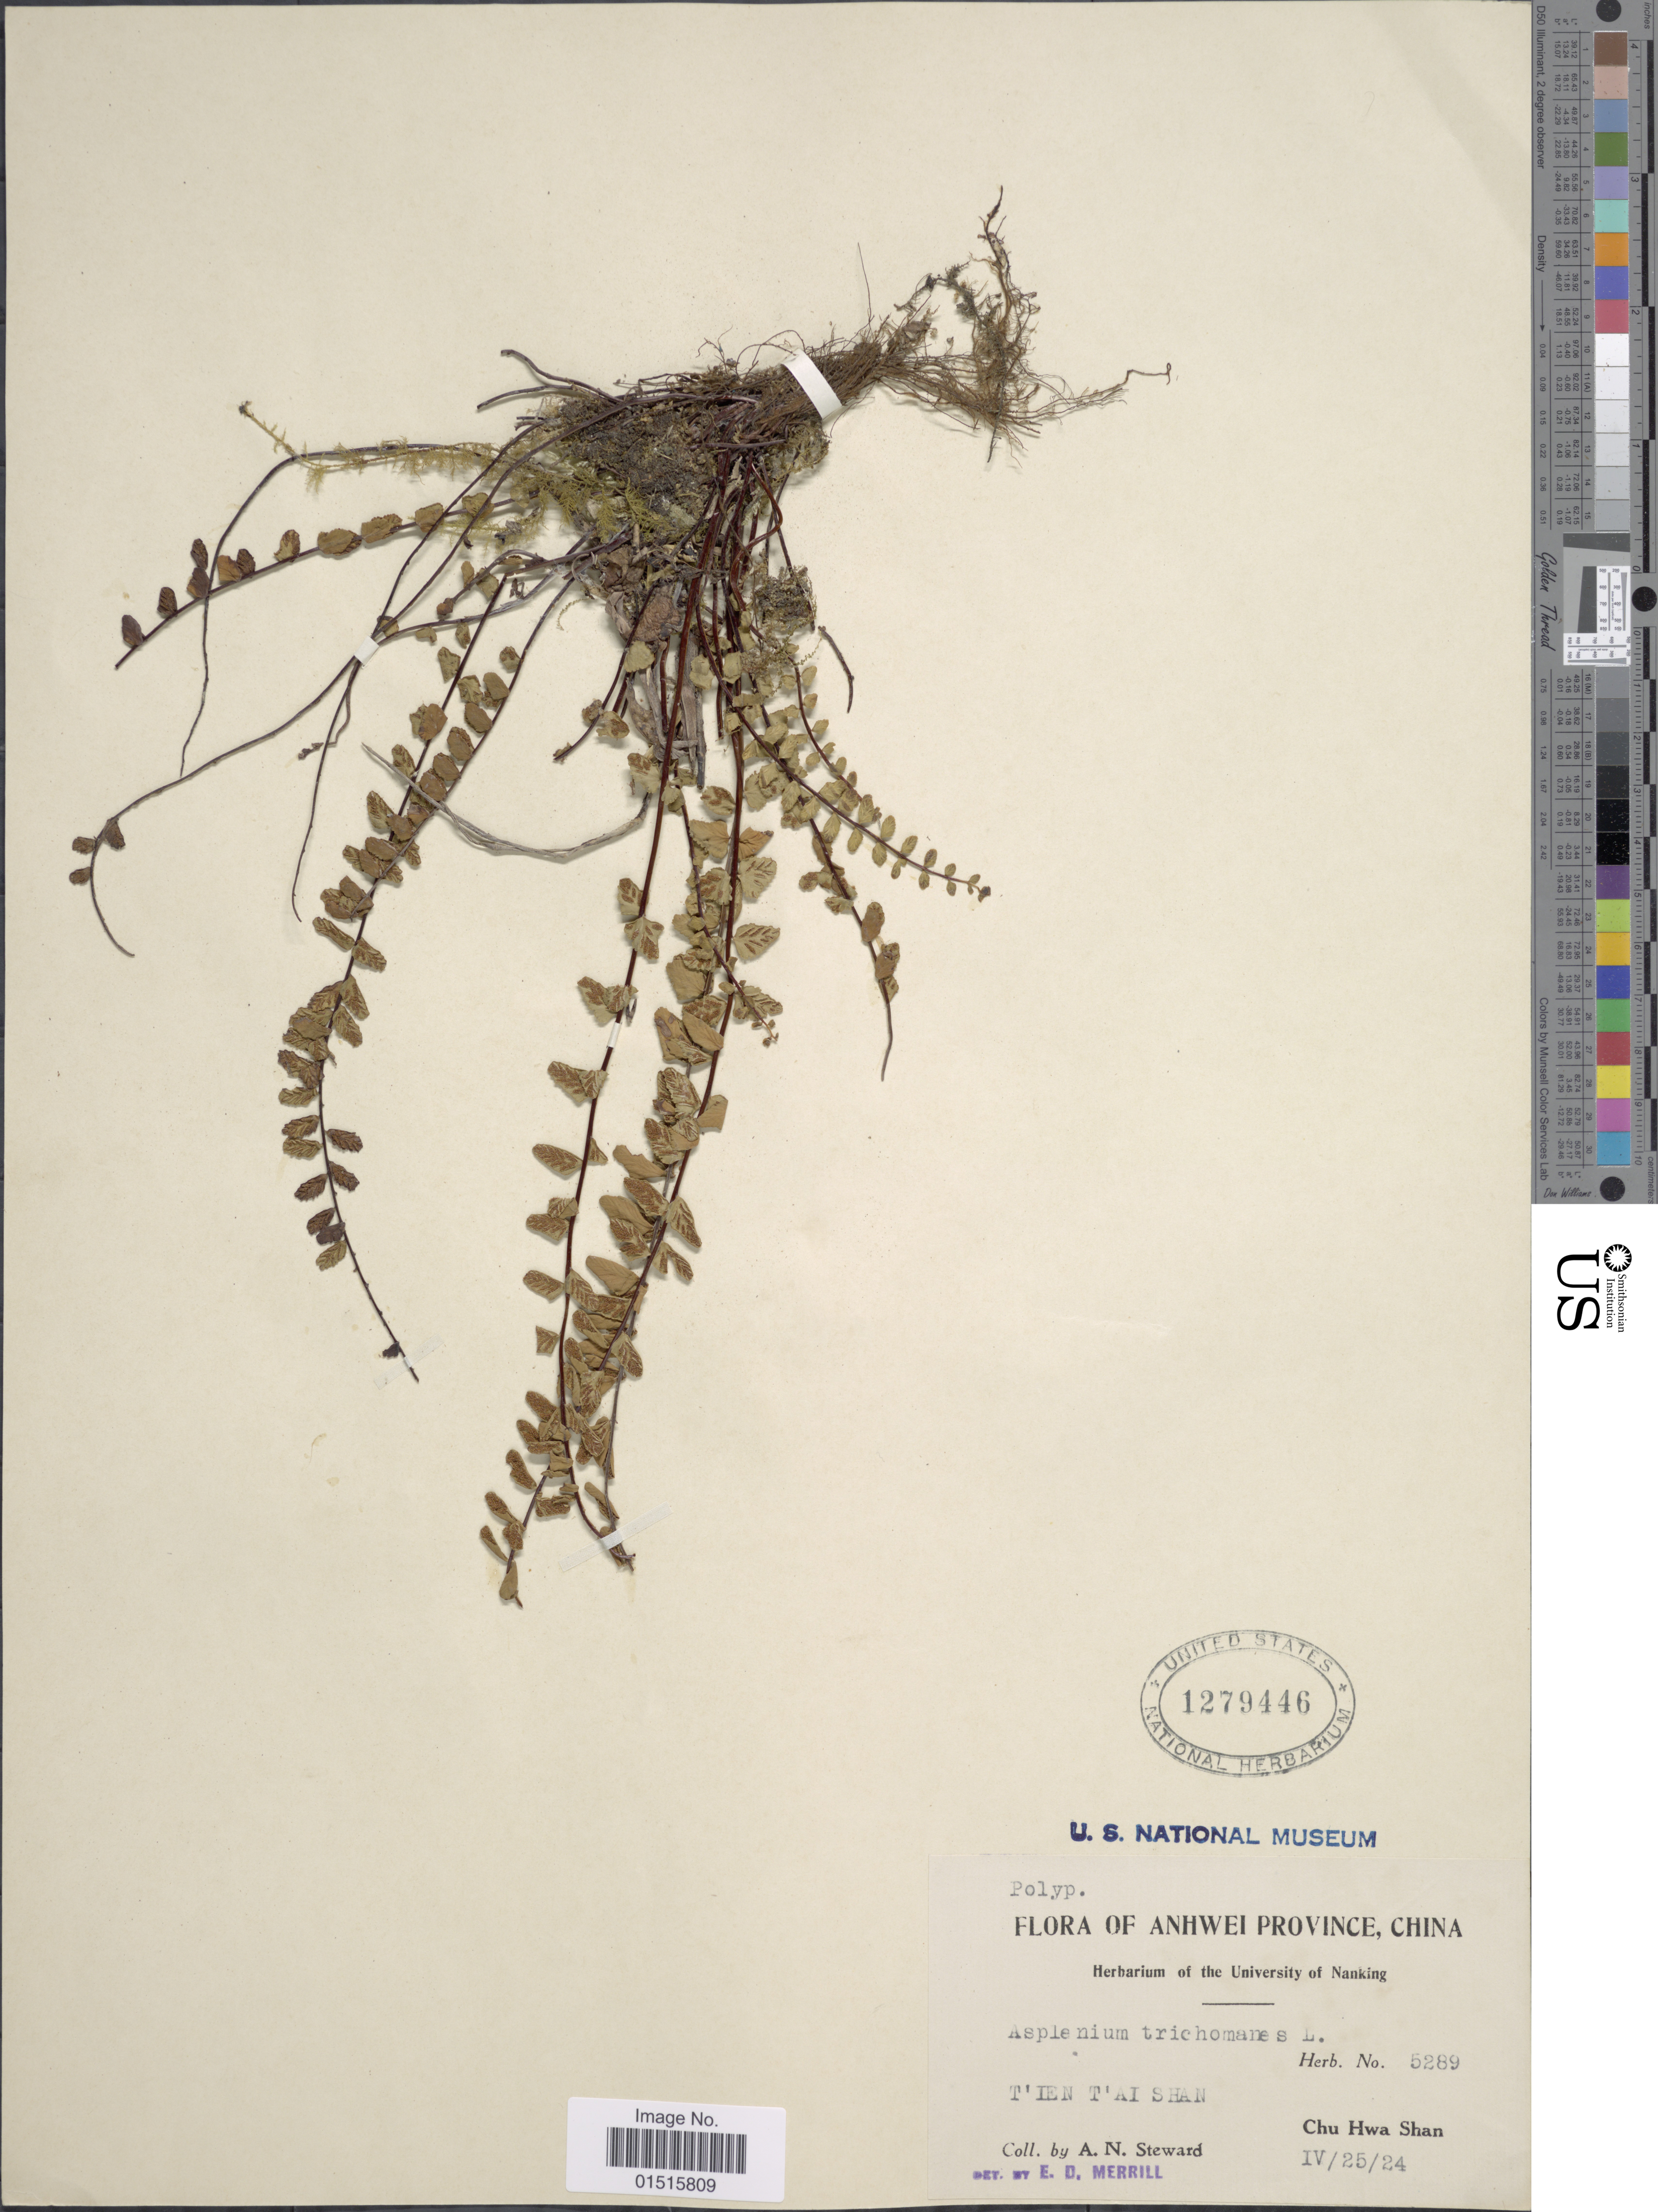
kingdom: Plantae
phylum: Tracheophyta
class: Polypodiopsida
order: Polypodiales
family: Aspleniaceae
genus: Asplenium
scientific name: Asplenium trichomanes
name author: L.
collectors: A. N. Steward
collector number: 5289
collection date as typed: Transcribed d/m/y: 25/4/24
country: China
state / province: Anhui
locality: Tíen Tái Shan, Chu Hwa Shan. Anhwei Province.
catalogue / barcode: US 1279446